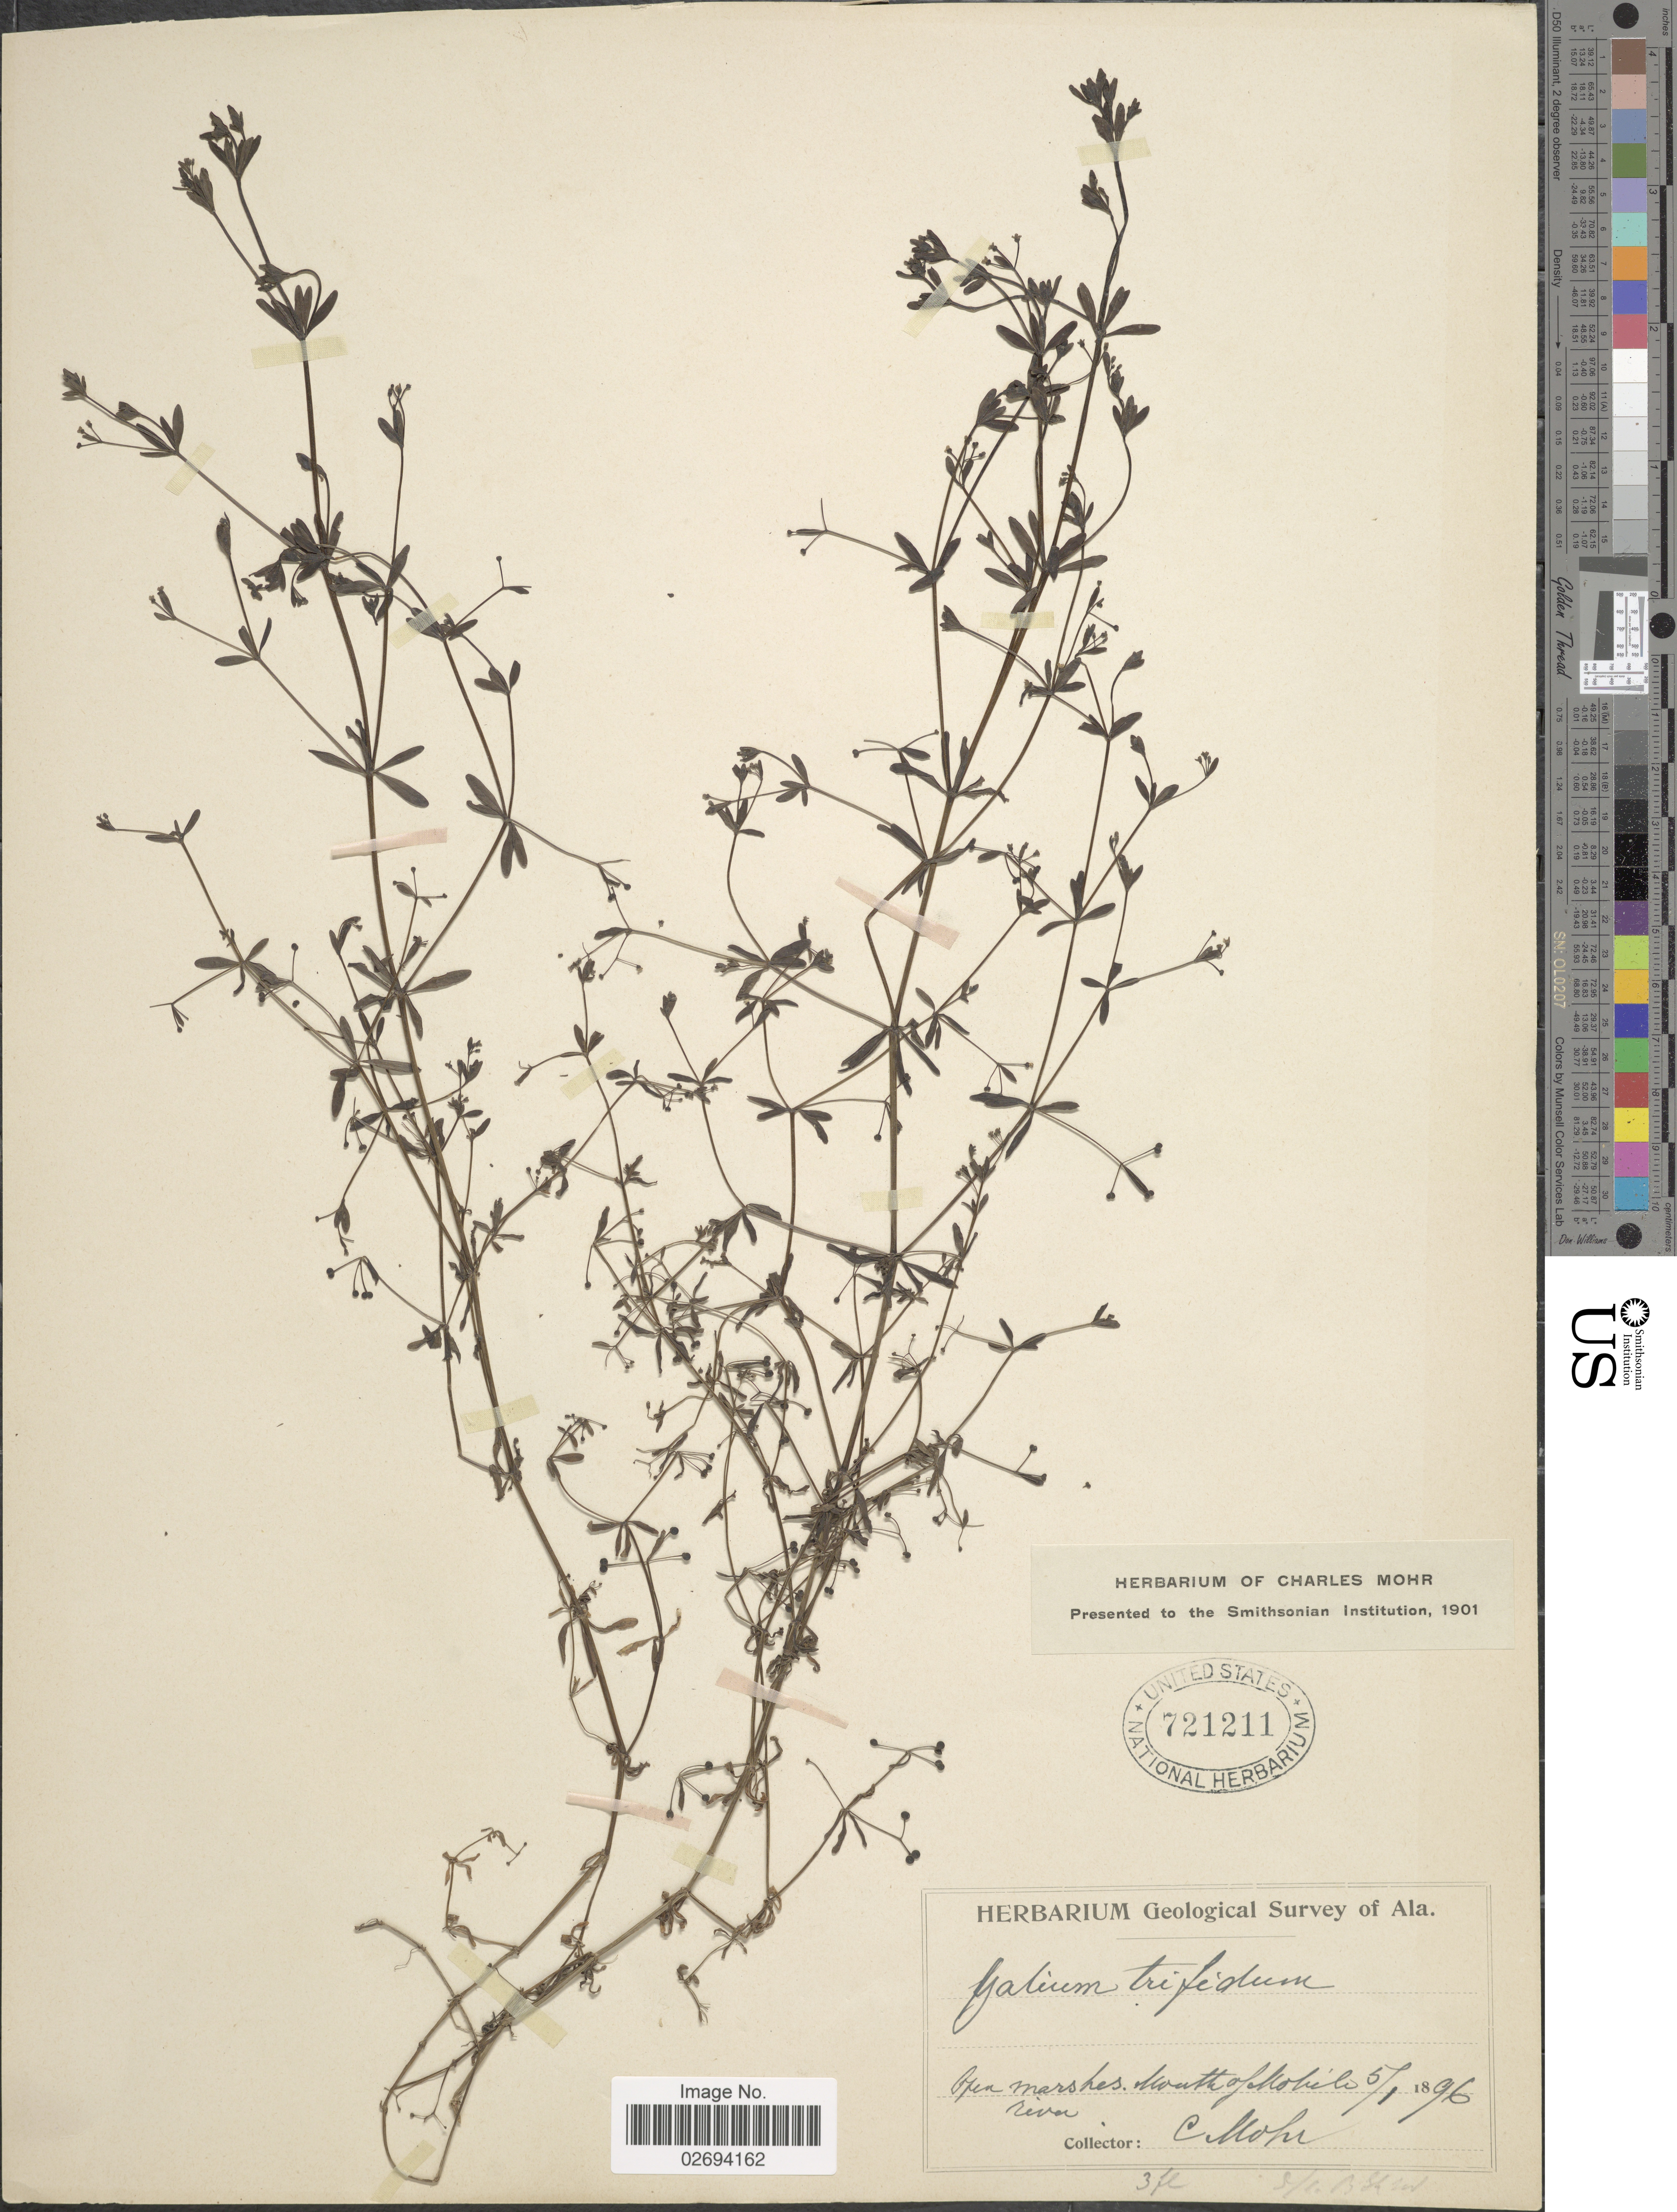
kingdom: Plantae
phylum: Tracheophyta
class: Magnoliopsida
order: Gentianales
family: Rubiaceae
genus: Galium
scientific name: Galium trifidum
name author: L.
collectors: C. T. Mohr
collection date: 1896-01-05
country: United States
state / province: Alabama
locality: Open marshes, Mouth of Mibile river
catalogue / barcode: US 721211